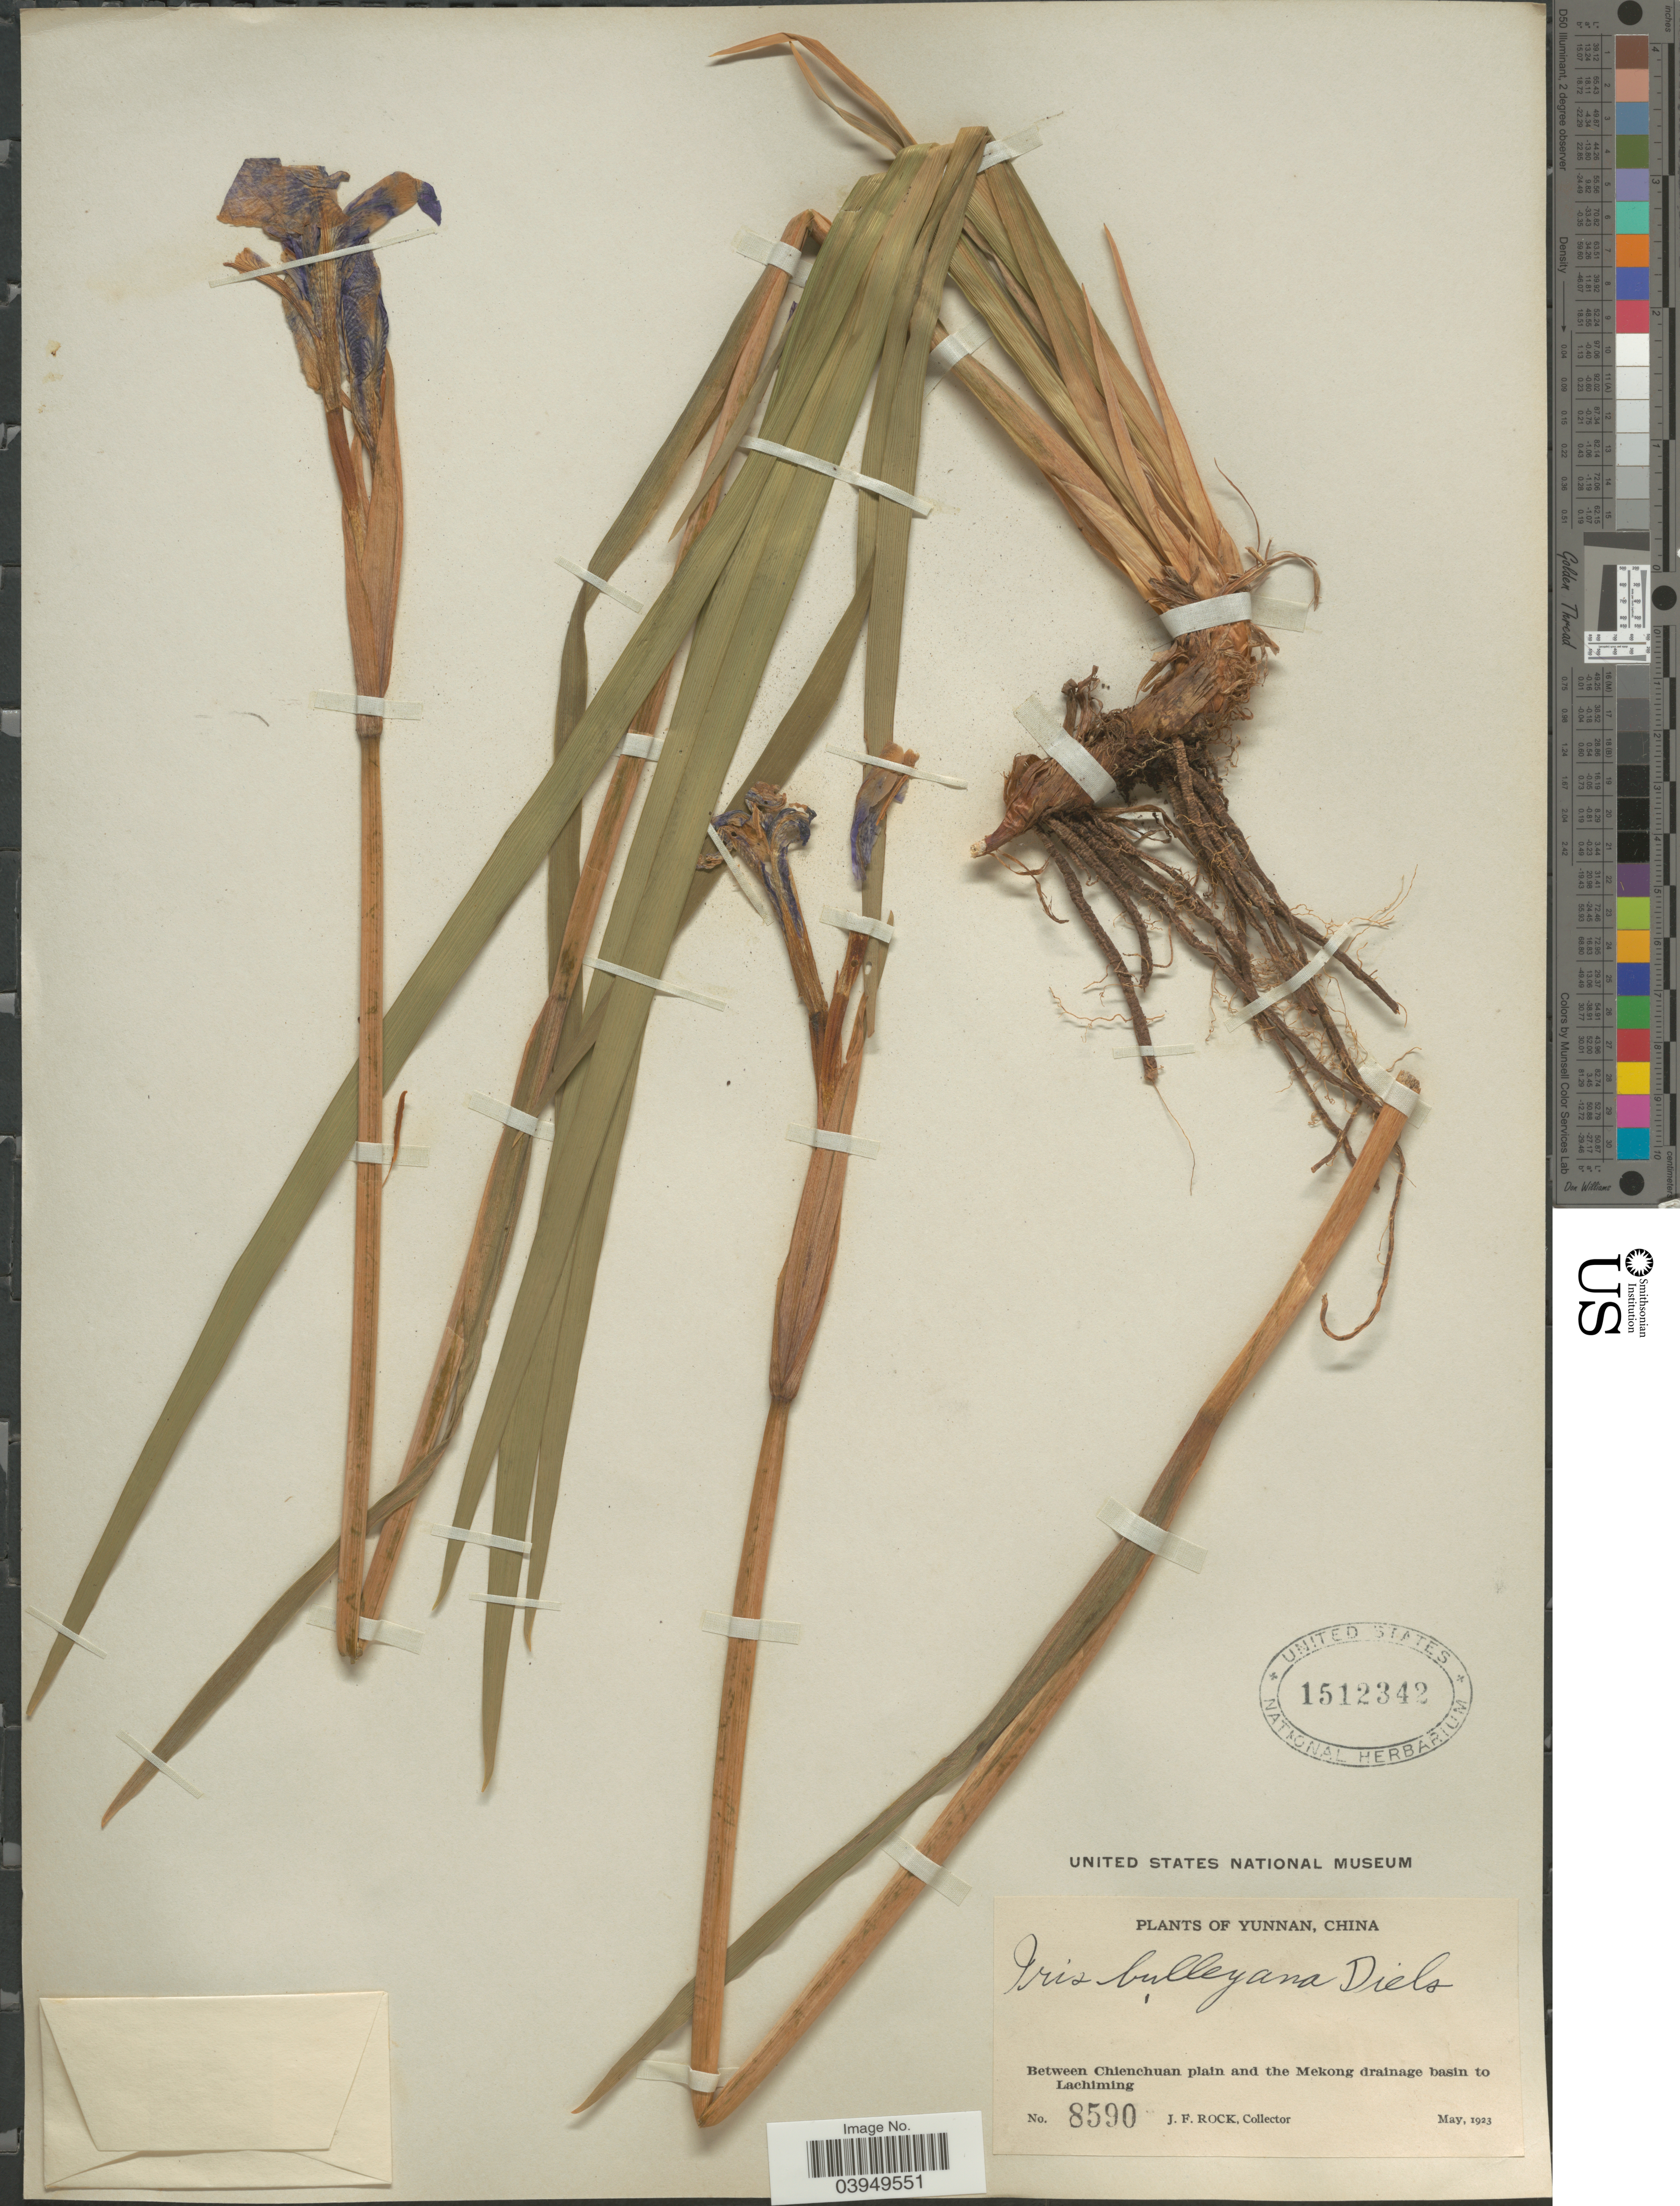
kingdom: Plantae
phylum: Tracheophyta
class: Liliopsida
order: Asparagales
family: Iridaceae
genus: Iris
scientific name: Iris bulleyana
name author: Dykes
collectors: J. Rock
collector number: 8590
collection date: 1923-05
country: China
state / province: Yunnan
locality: Between Chienchuan plain and the Mekong drainage basin to Lachiming.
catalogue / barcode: US 1512342